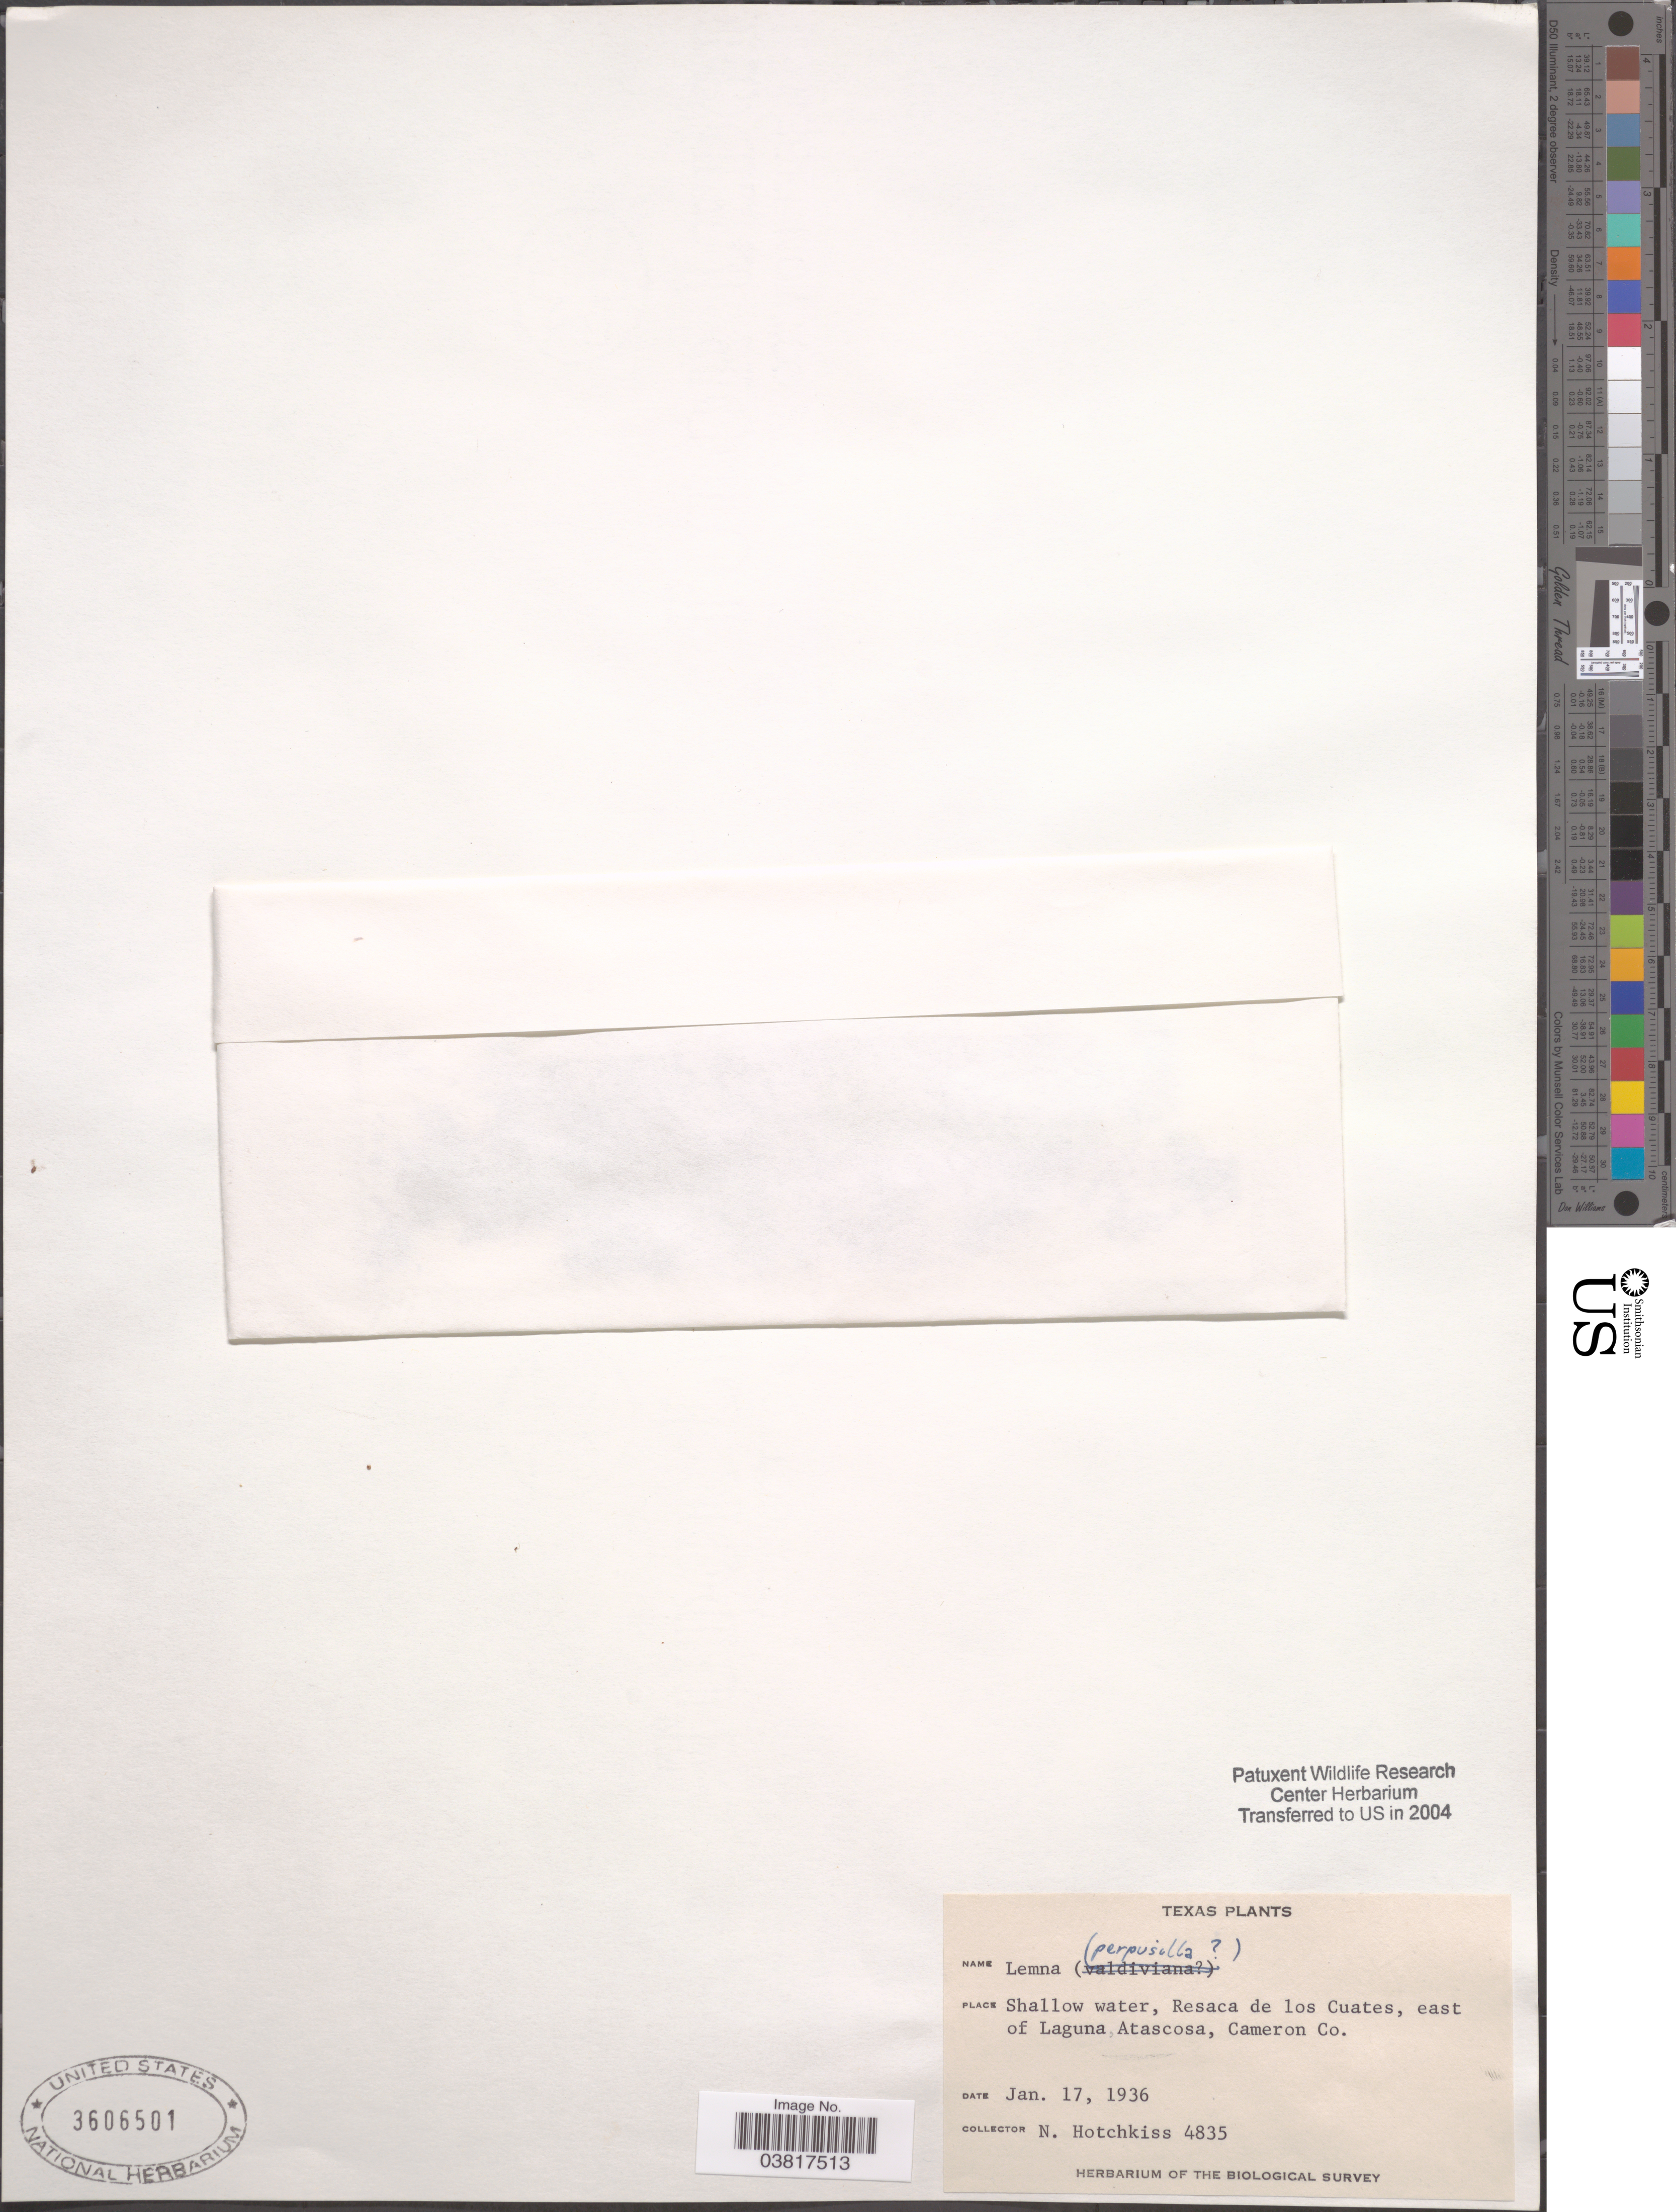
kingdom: Plantae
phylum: Tracheophyta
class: Liliopsida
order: Alismatales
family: Araceae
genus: Lemna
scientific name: Lemna perpusilla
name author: Torr.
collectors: N. Hotchkiss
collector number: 4835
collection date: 1936-01-17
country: United States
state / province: Texas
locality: Resaca de los Cuates, east of Laguna, Atascosa, Cameron Co.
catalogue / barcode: US 3606501